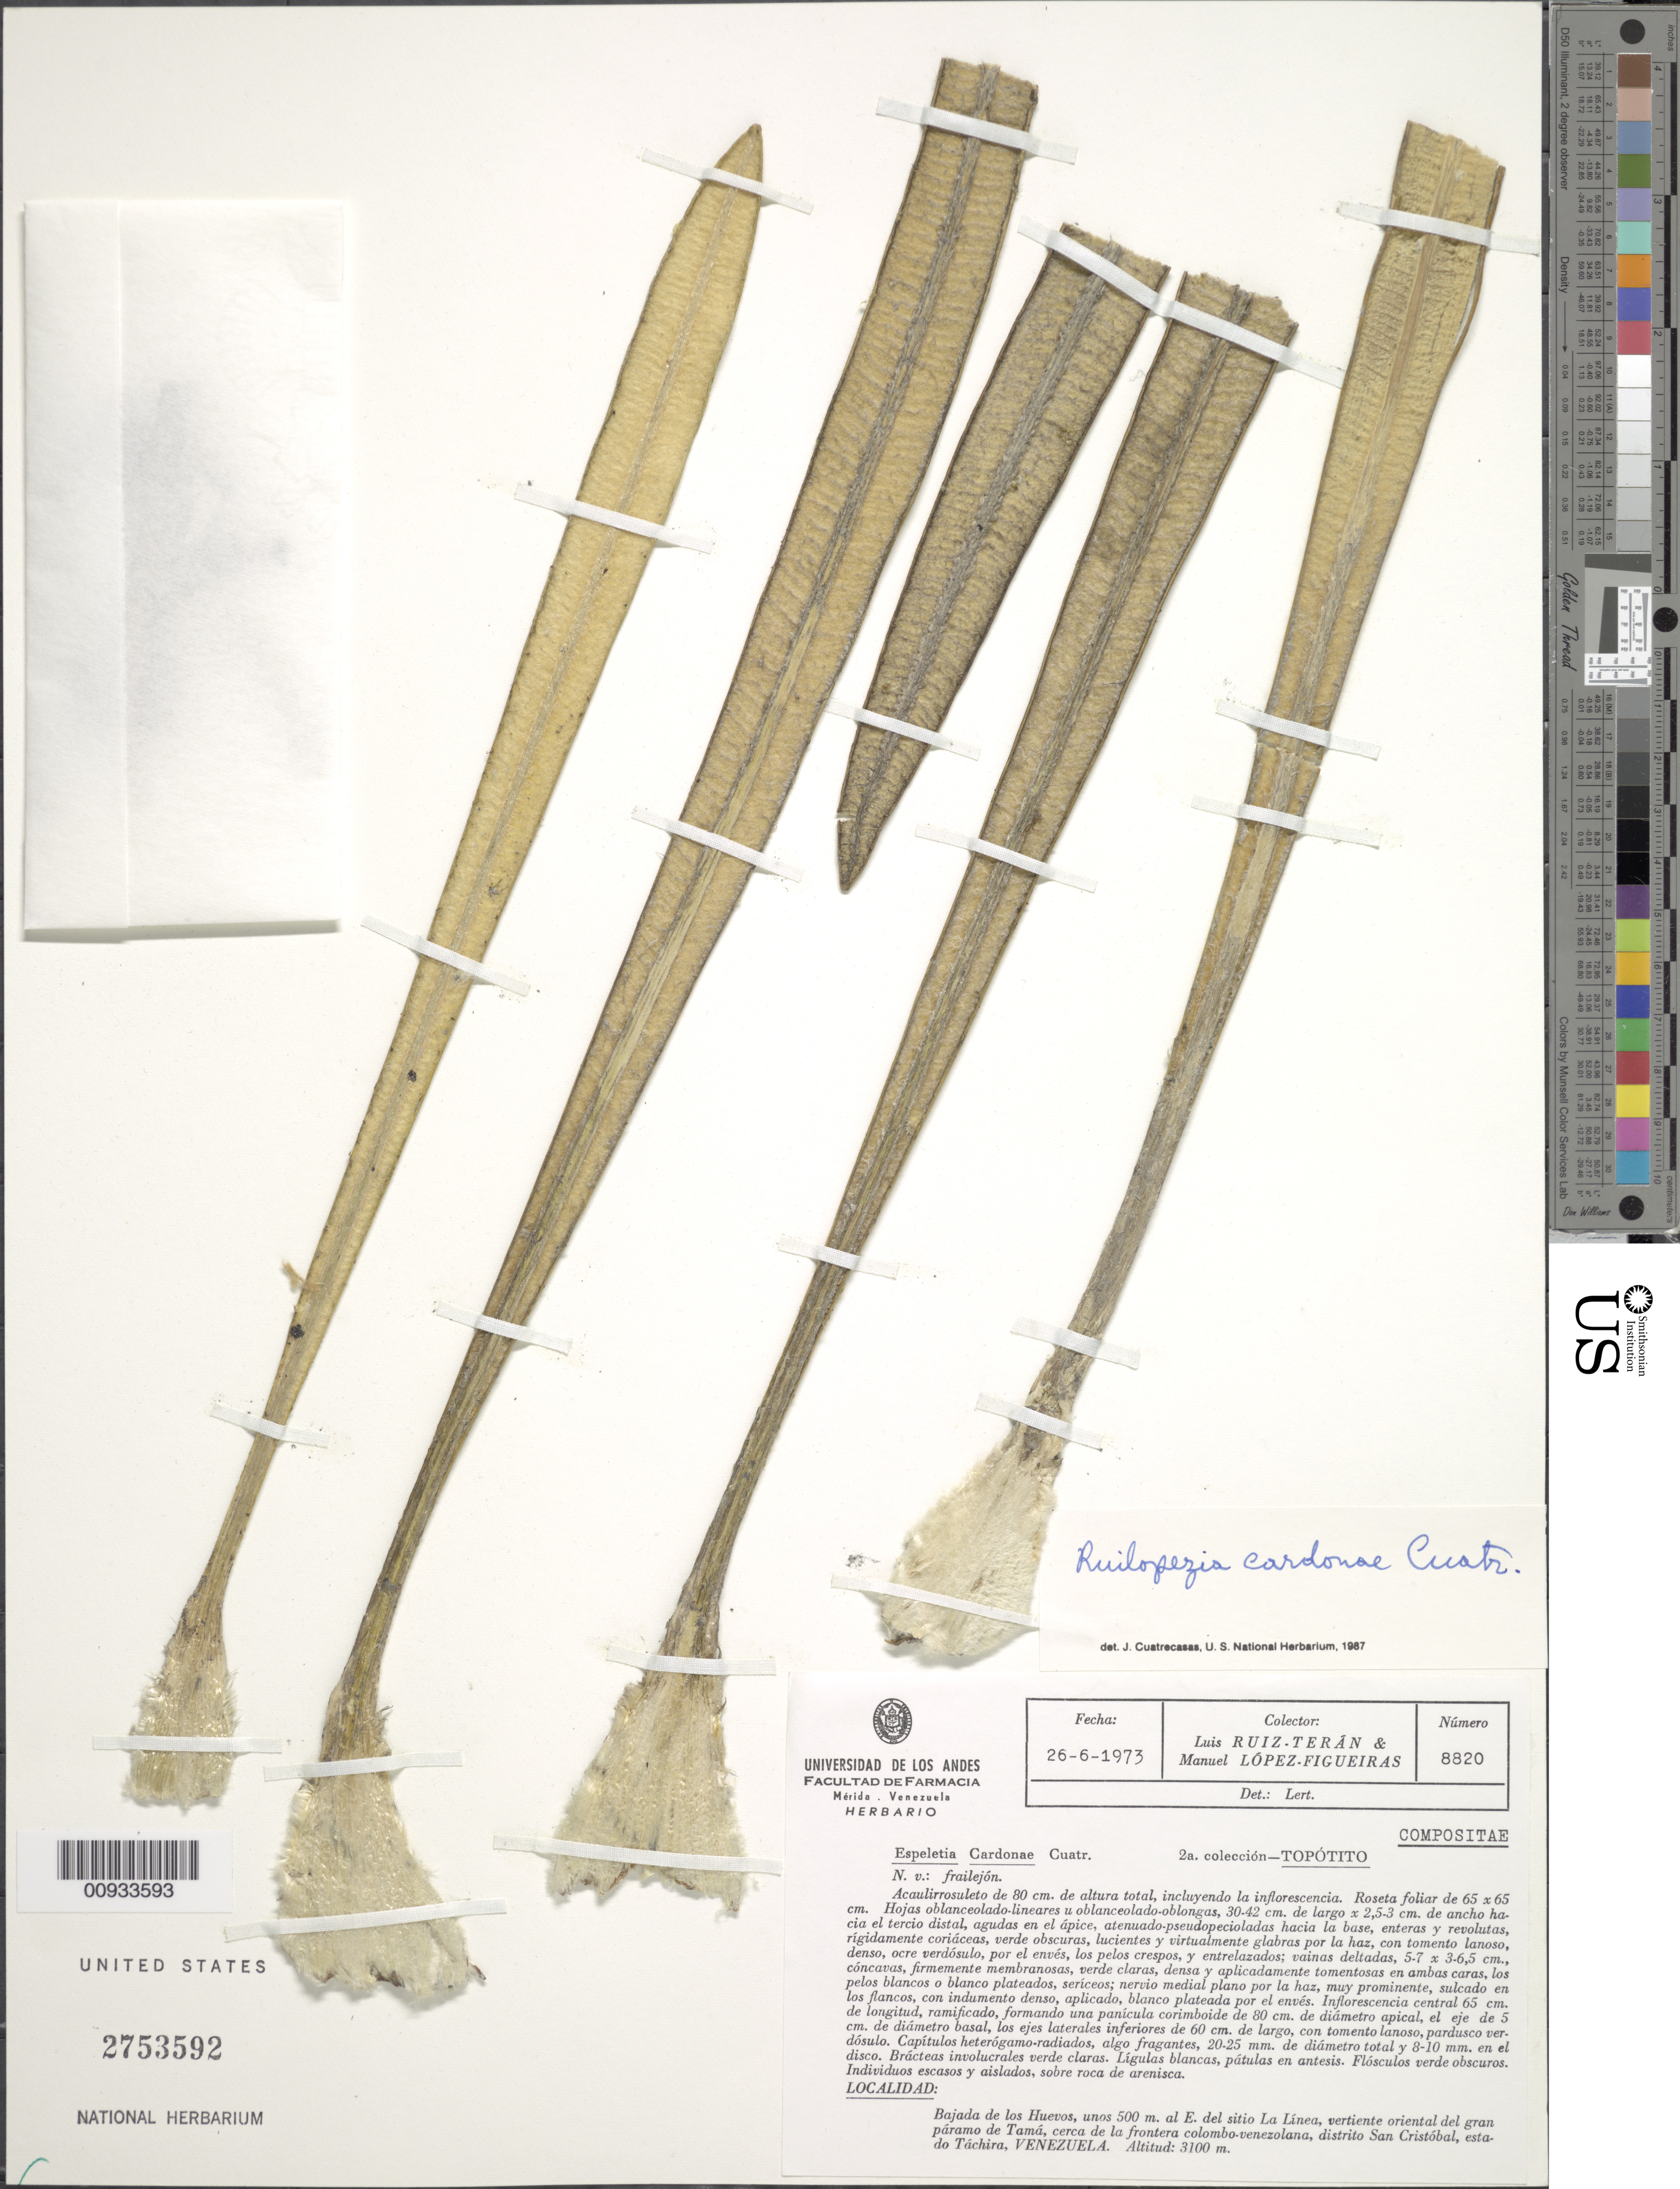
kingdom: Plantae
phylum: Tracheophyta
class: Magnoliopsida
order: Asterales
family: Asteraceae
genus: Ruilopezia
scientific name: Ruilopezia cardonae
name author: (Cuatrec.) Cuatrec.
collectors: L. E. Ruíz-Terán & M. López Figueiras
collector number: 8820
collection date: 1973-06-26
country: Venezuela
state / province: Táchira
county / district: San Cristóbal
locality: Bajada de los Huevos, unos 500 m al E. del sitio La Línea, vertiente oriental del gran páramo de Tamá, cerca de la frontera colombo-venezolana.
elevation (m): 3100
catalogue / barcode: US 2753592